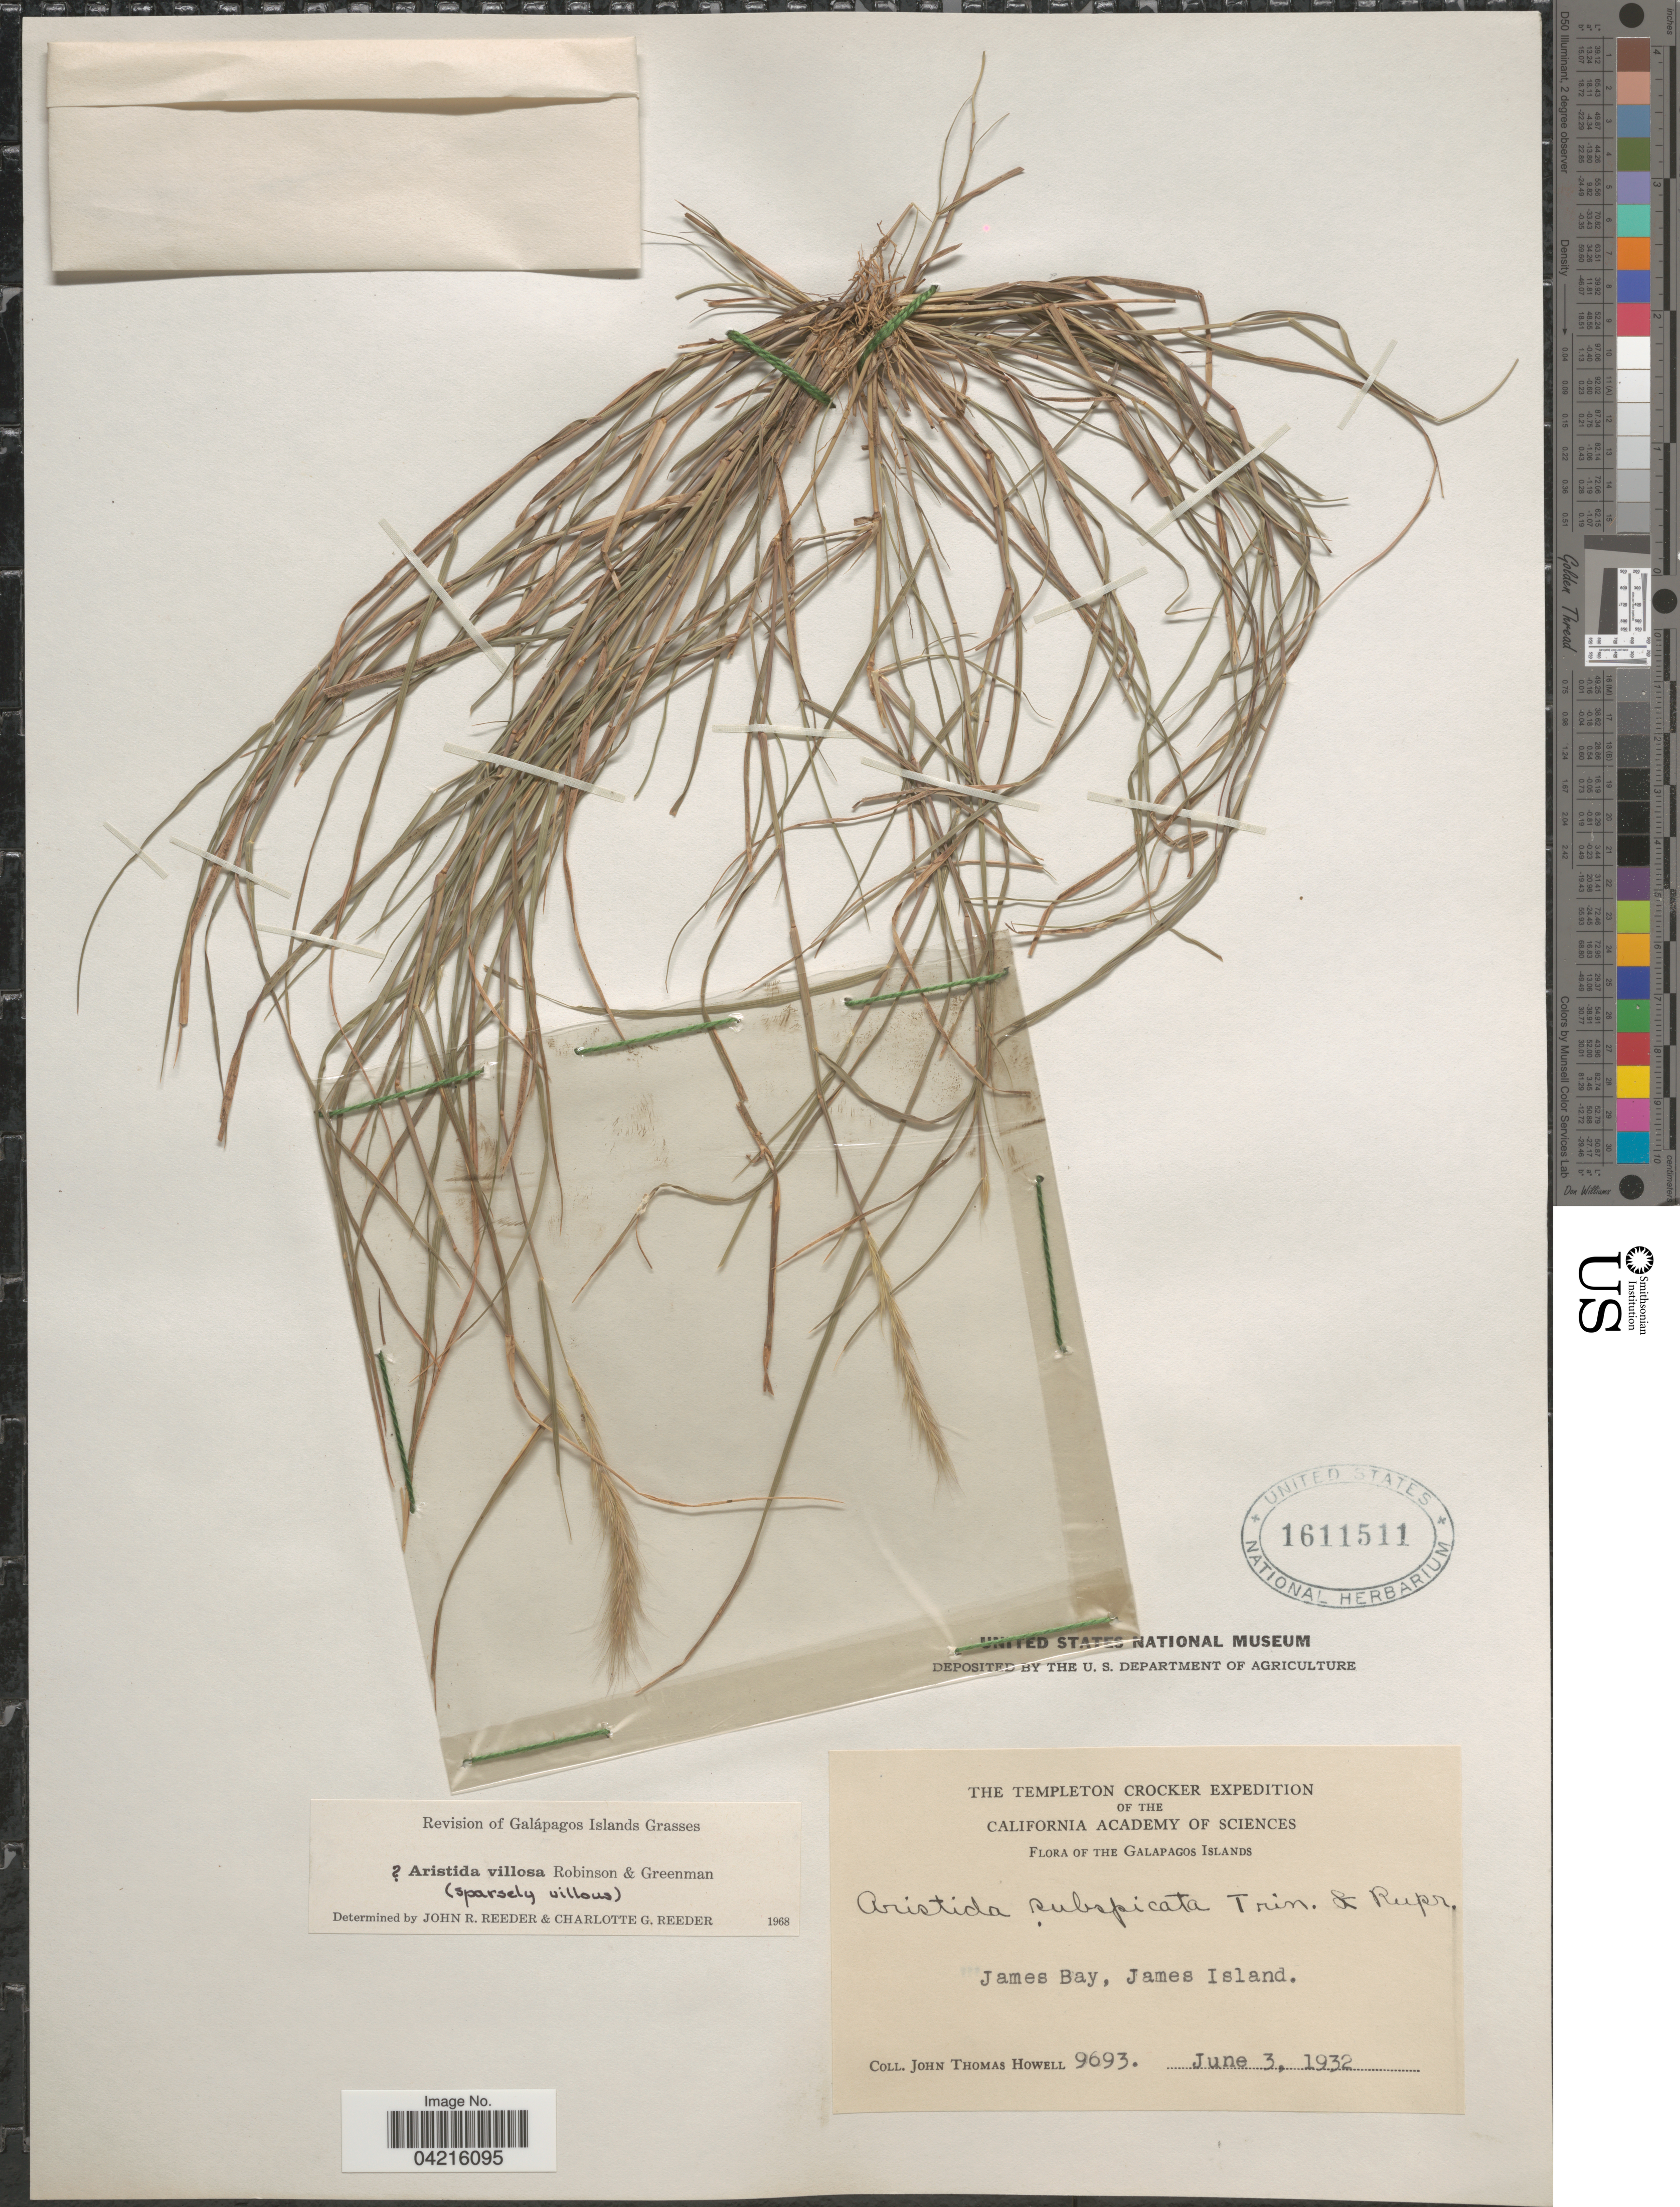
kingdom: Plantae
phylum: Tracheophyta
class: Liliopsida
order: Poales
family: Poaceae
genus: Aristida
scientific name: Aristida villosa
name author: B.L. Rob. & Greenm.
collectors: J. T. Howell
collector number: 9693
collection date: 1932-06-03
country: Ecuador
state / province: Colón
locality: The Templeton Crocker Expedition. The Galapagos Islands. James Bay, James Island.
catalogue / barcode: US 1611511